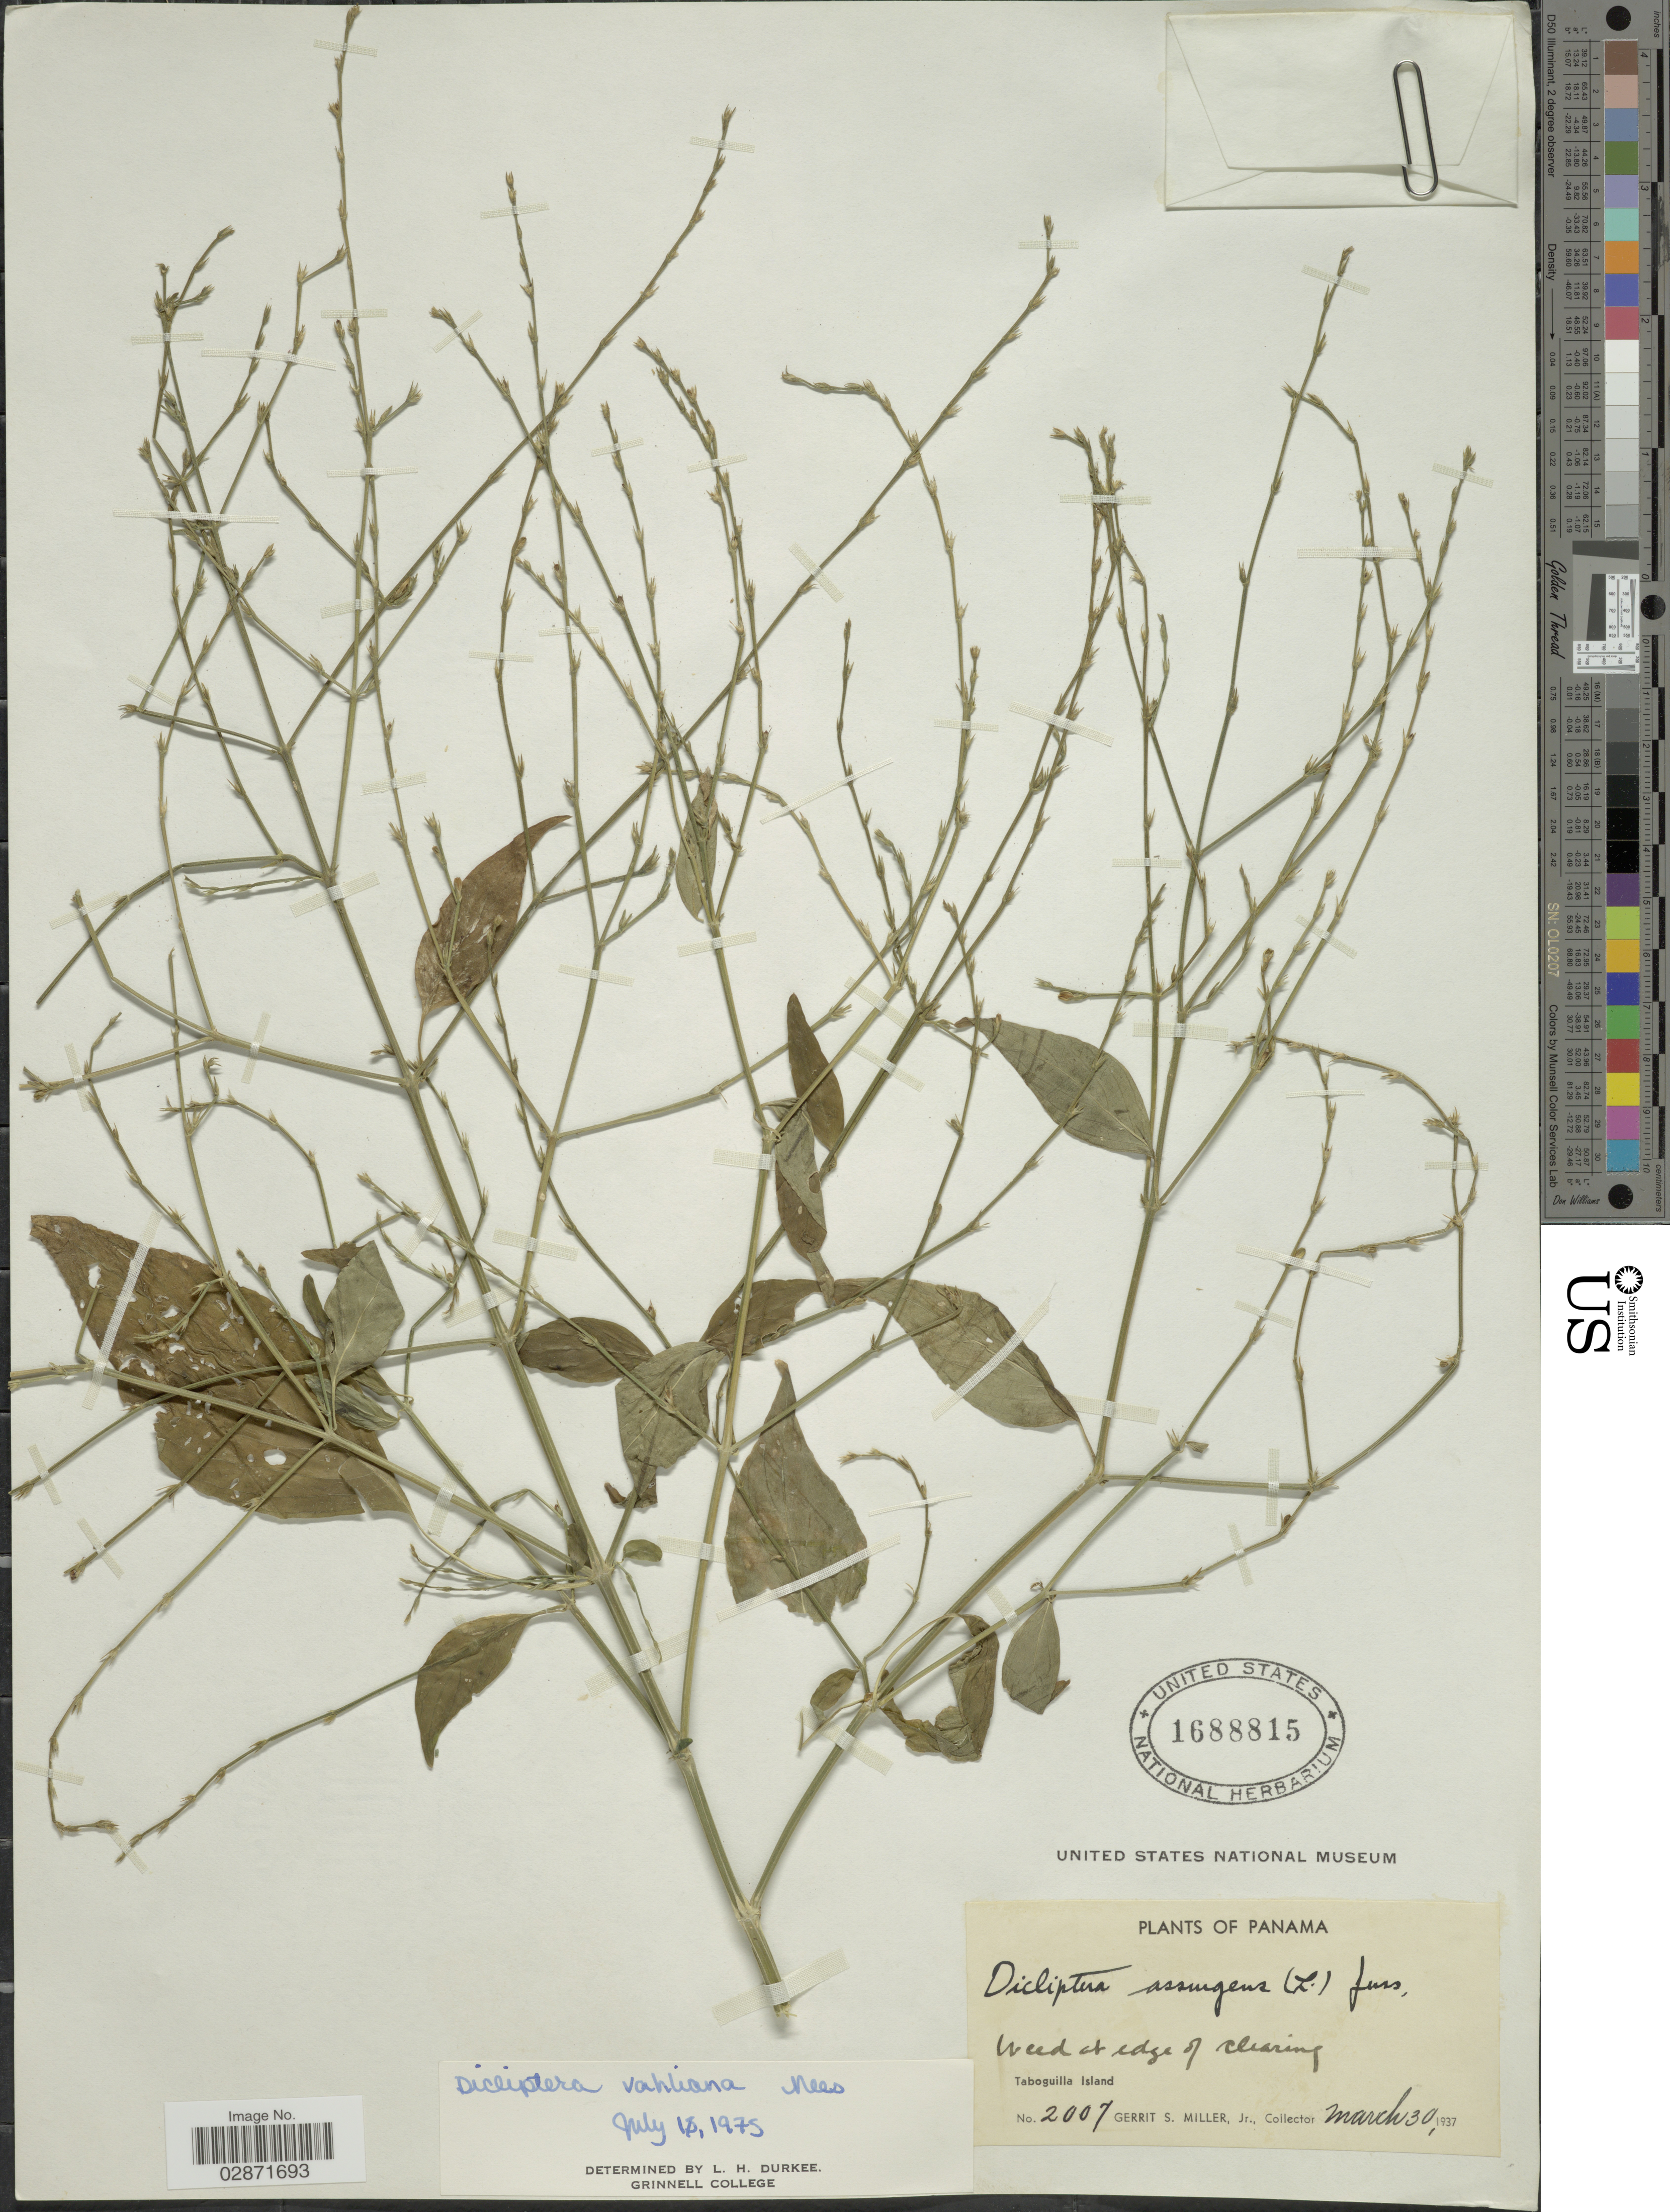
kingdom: Plantae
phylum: Tracheophyta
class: Magnoliopsida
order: Lamiales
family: Acanthaceae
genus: Dicliptera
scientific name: Dicliptera sexangularis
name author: (L.) Juss.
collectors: G. S. Miller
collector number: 2007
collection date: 1937-03-30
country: Panama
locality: Taboguilla Island.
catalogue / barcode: US 1688815